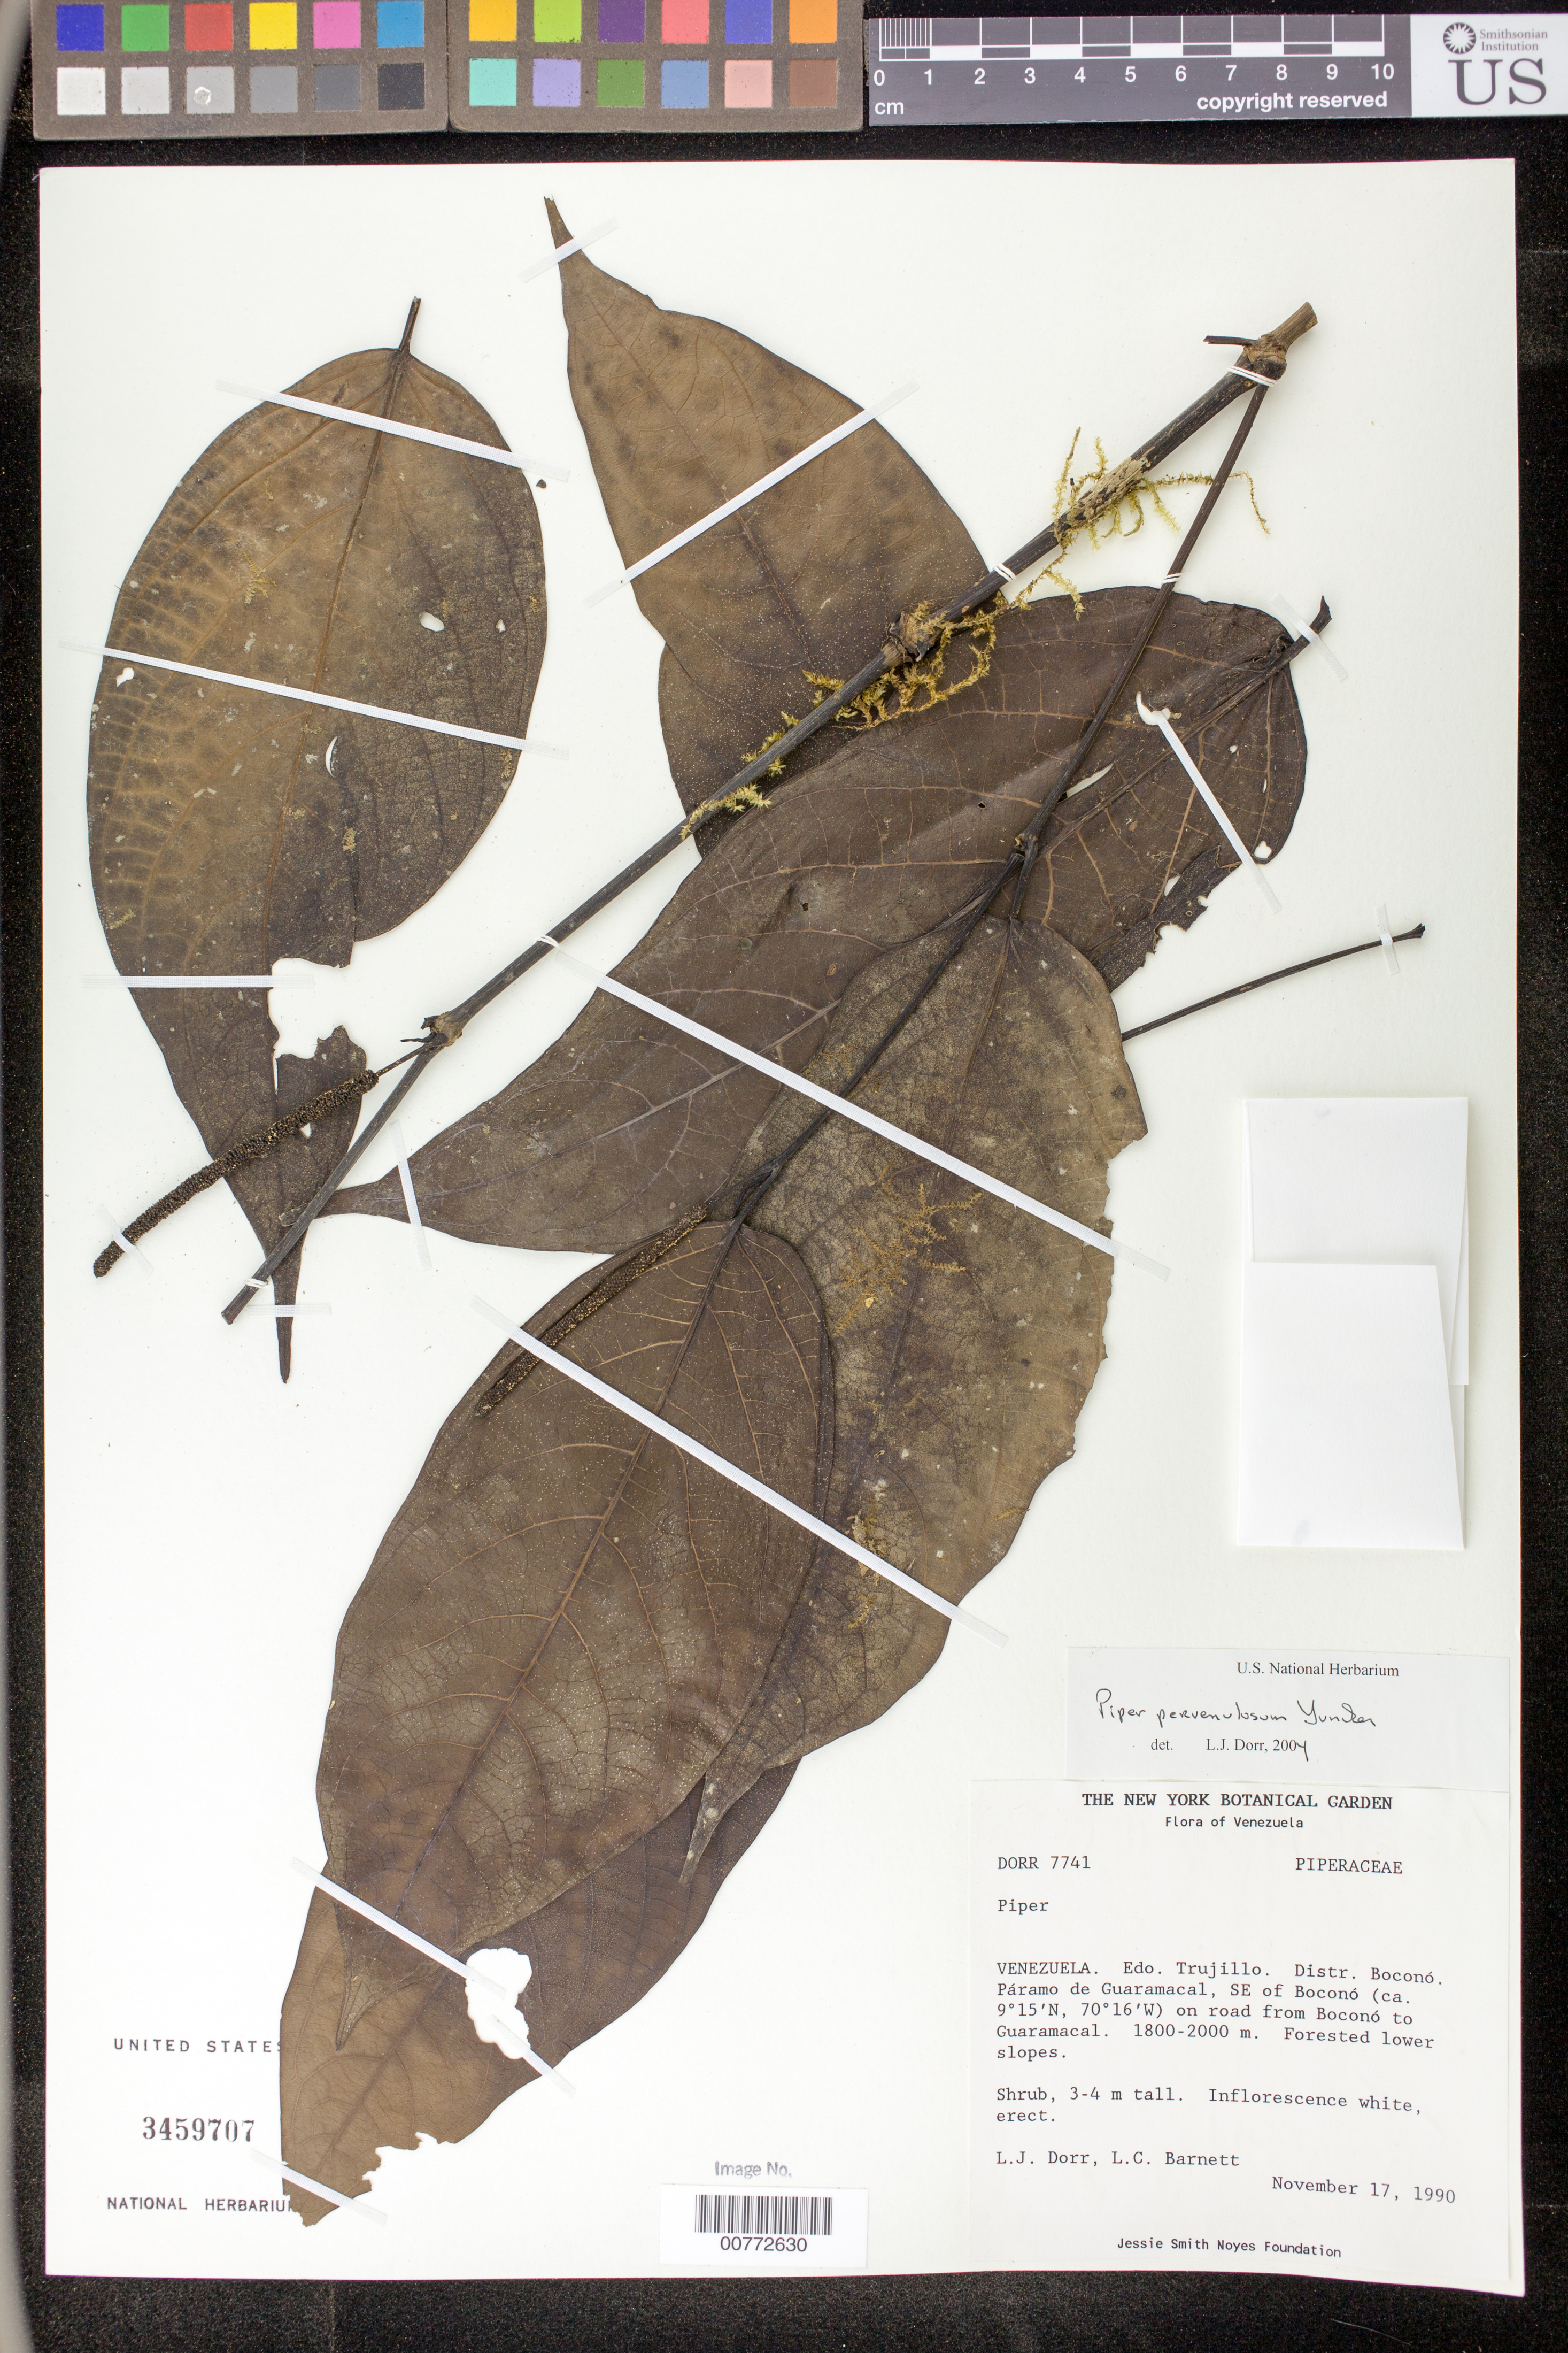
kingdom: Plantae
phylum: Tracheophyta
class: Magnoliopsida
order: Piperales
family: Piperaceae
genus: Piper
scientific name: Piper pervenulosum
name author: Yunck.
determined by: Dorr, L. J., (BOT), Smithsonian Institution - National Museum of Natural History (UNITED STATES)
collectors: L. J. Dorr & L. C. Barnett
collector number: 7741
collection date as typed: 17 Nov 1990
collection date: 1990-11-17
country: Venezuela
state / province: Trujillo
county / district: Boconó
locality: Páramo de Guaramacal, SE of Boconó on road from Boconó to Guaramacal.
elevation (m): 1800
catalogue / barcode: US 3459707